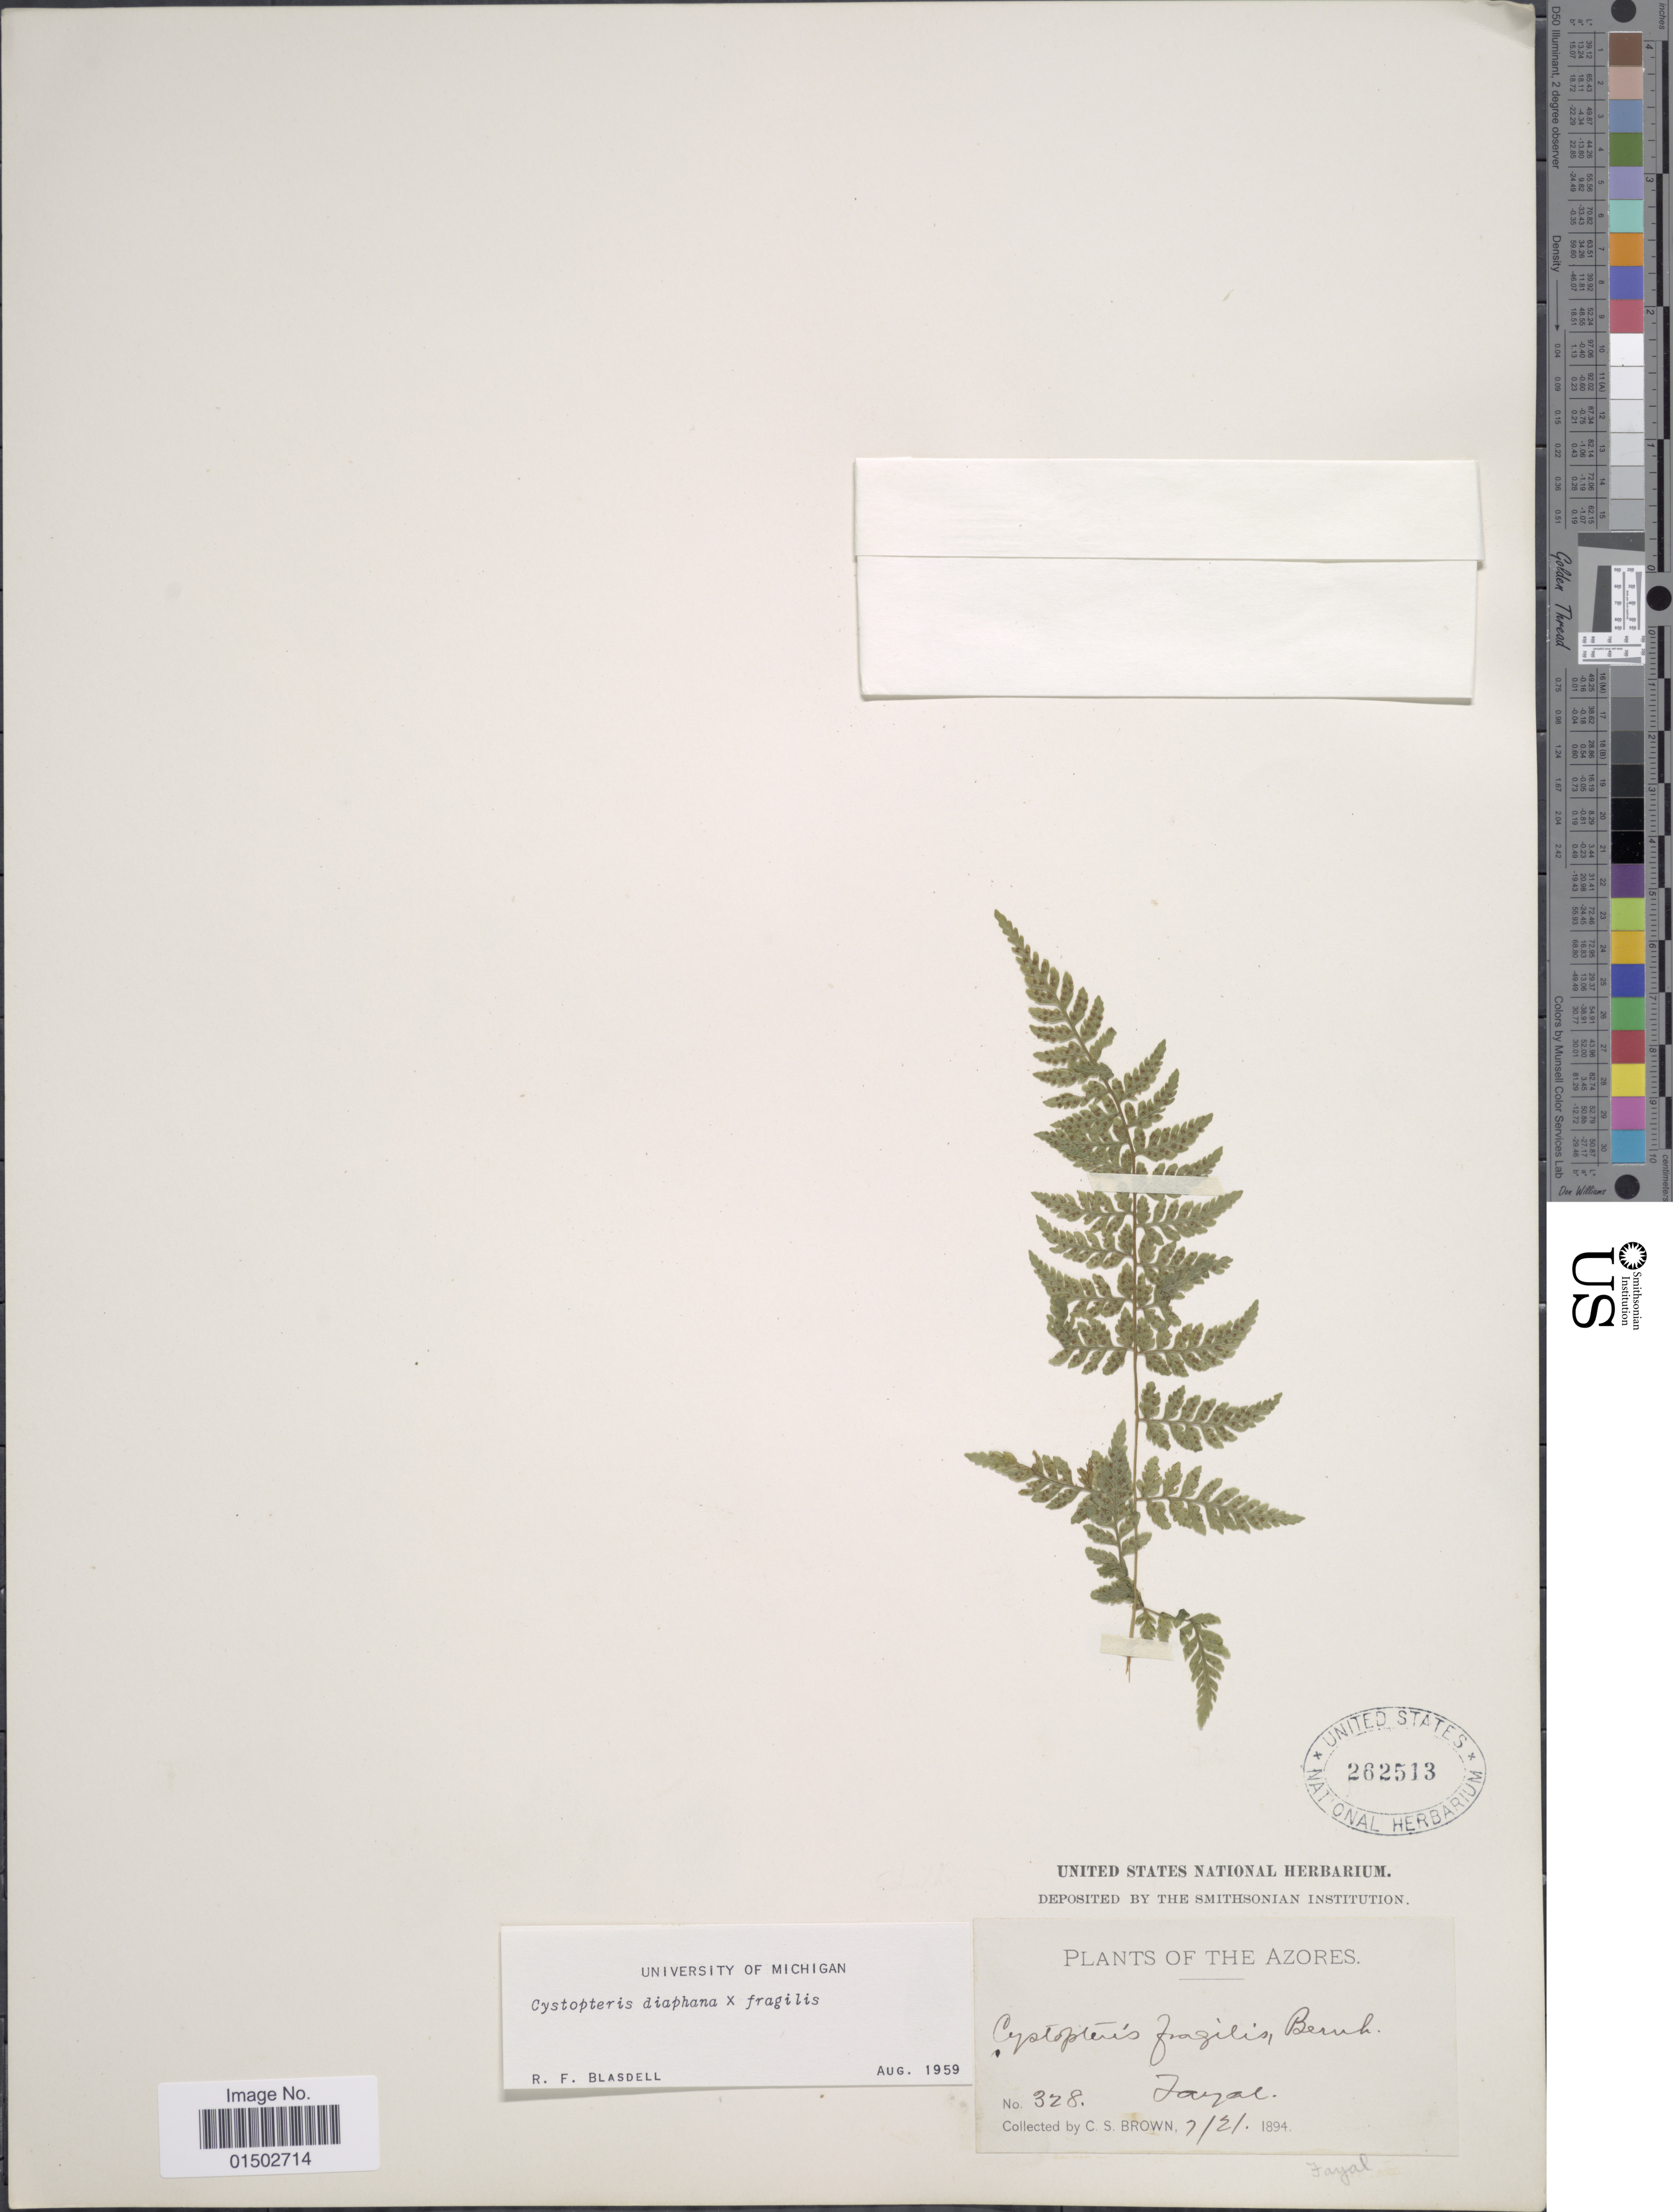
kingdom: Plantae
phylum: Tracheophyta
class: Polypodiopsida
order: Polypodiales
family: Cystopteridaceae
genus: Cystopteris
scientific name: Cystopteris diaphana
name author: (Bory) Blasdell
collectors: C. S. Brown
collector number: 328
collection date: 1894-02-07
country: Portugal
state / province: Azores (Aut. Reg.)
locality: Jayal [interpreted]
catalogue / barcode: US 262513